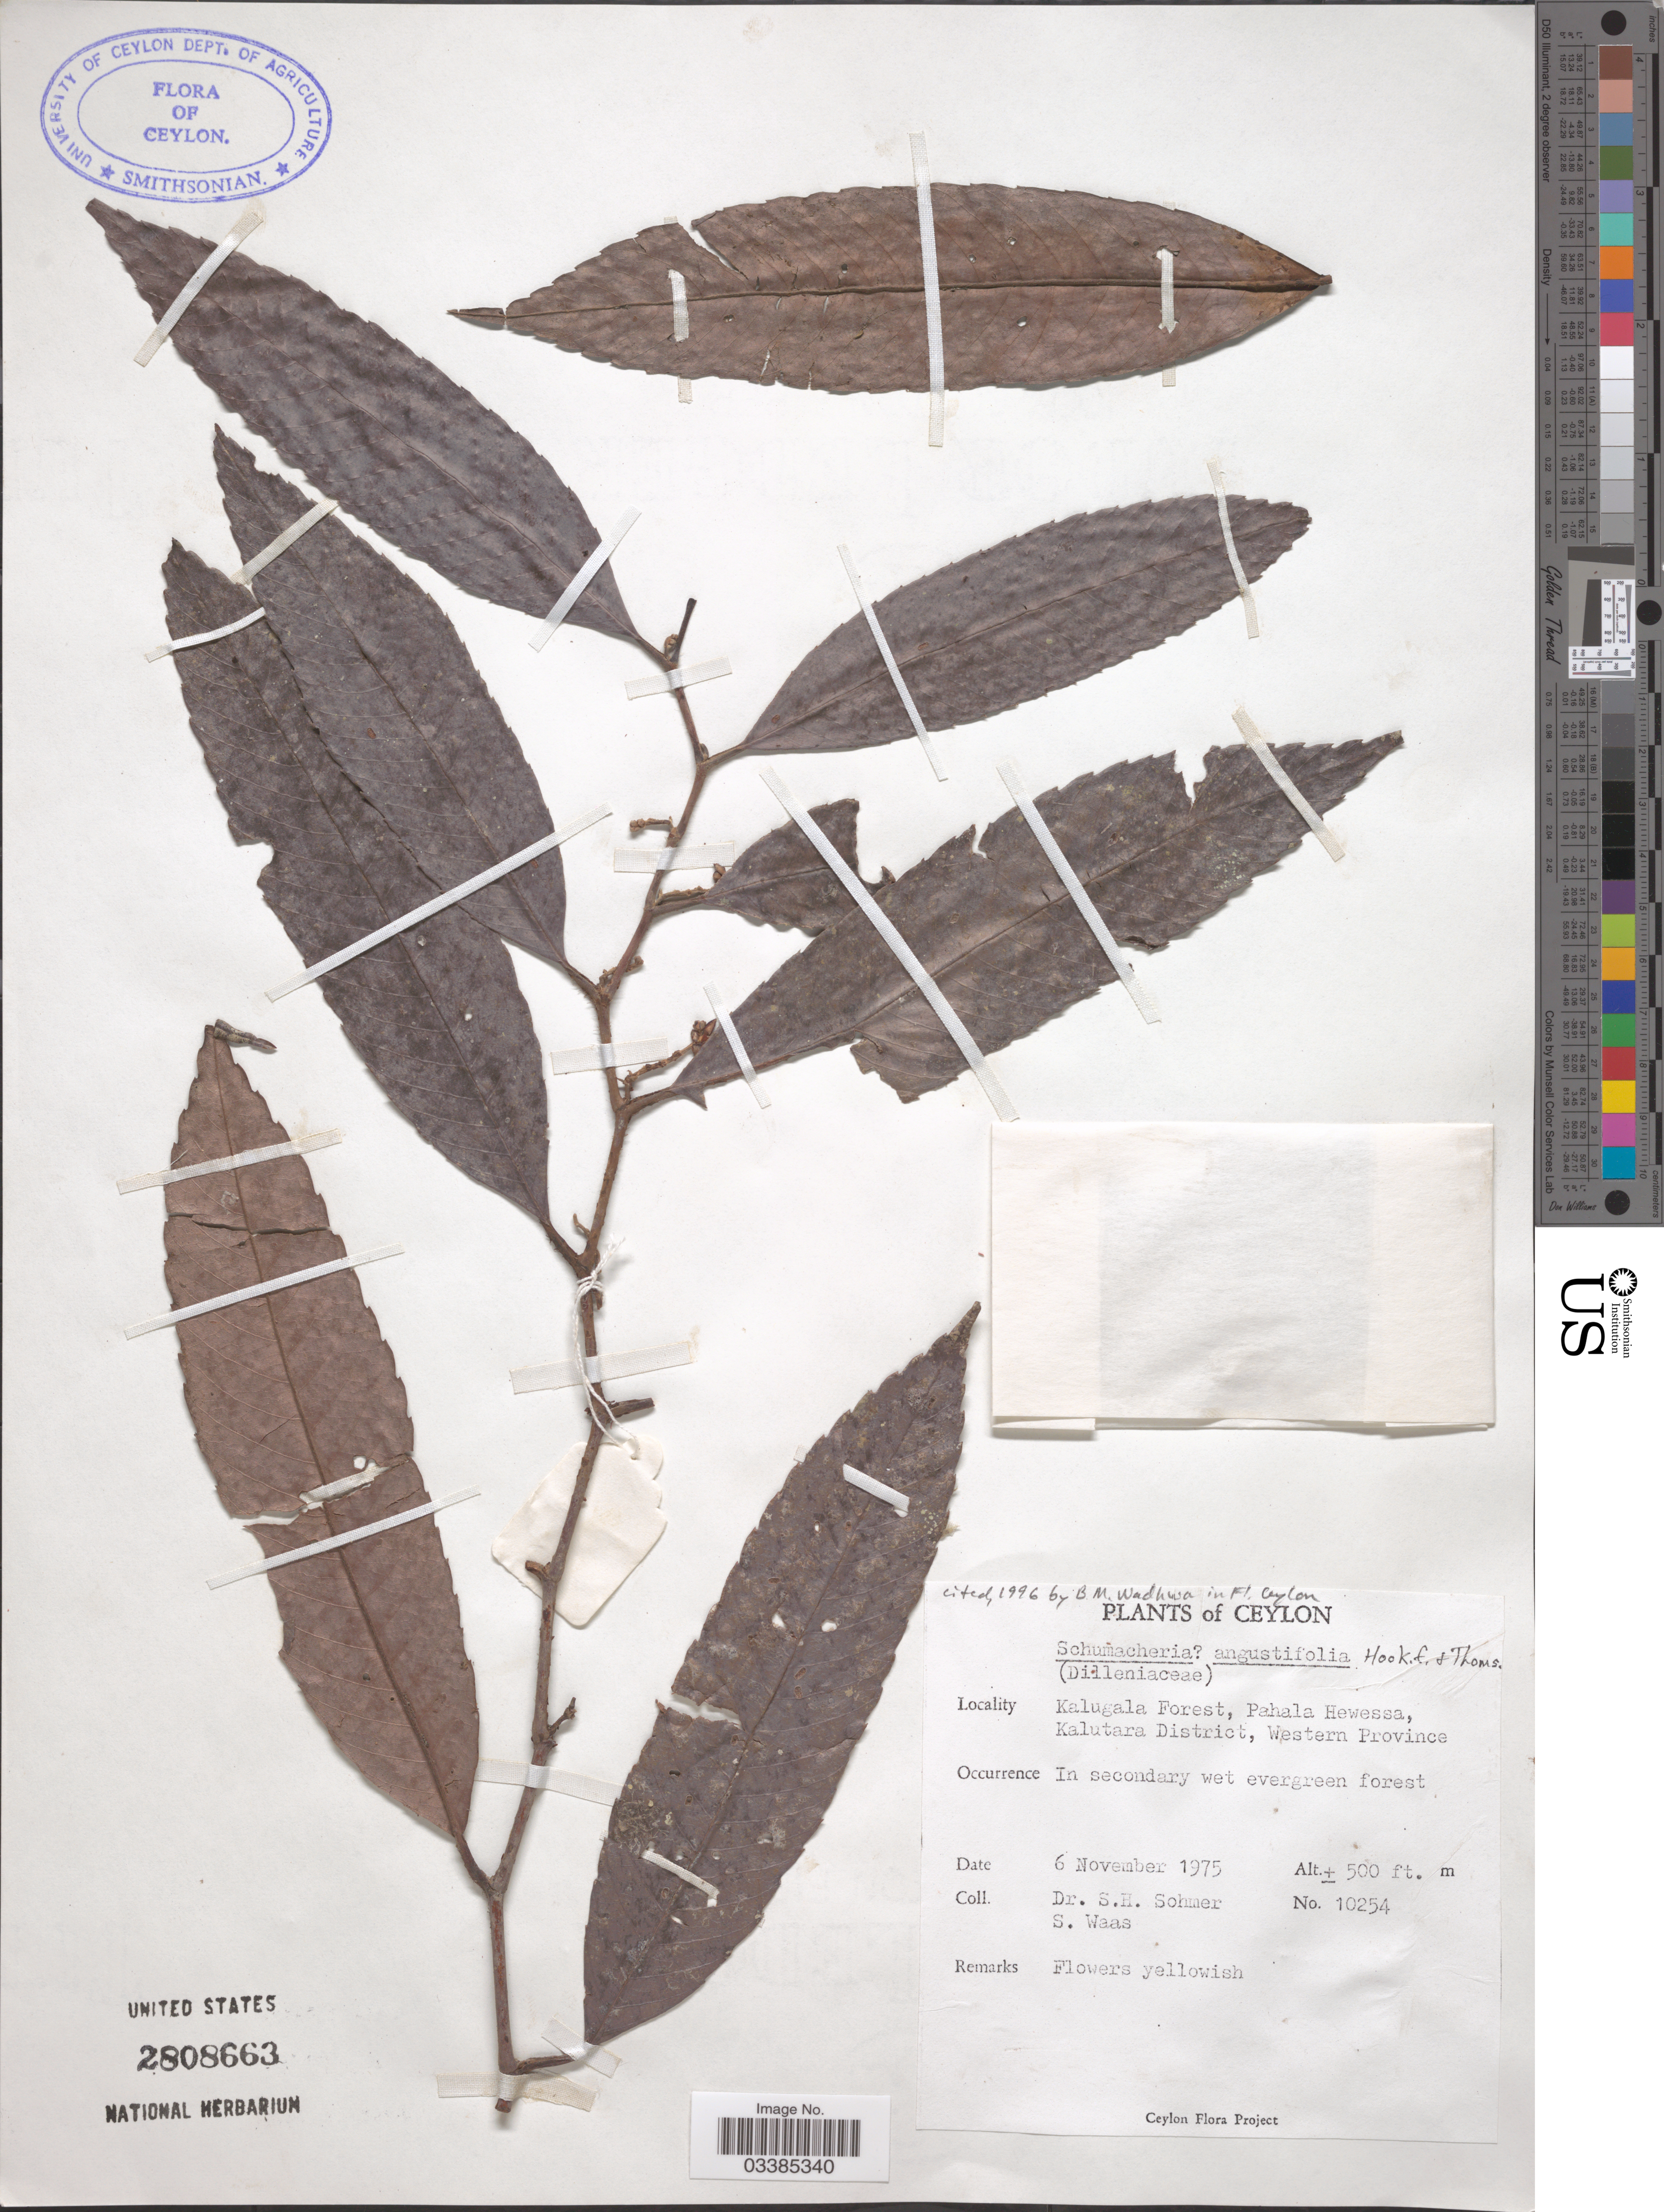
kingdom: Plantae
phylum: Tracheophyta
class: Magnoliopsida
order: Dilleniales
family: Dilleniaceae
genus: Schumacheria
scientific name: Schumacheria angustifolia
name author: Hook. f. & Thomson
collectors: S. H. Sohmer & S. Waas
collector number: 10254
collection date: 1975-11-06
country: Sri Lanka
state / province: Western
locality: Ceylon. Kalugala Forest, Pahala Hewessa, Kalutara District.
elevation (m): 152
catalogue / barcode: US 2808663